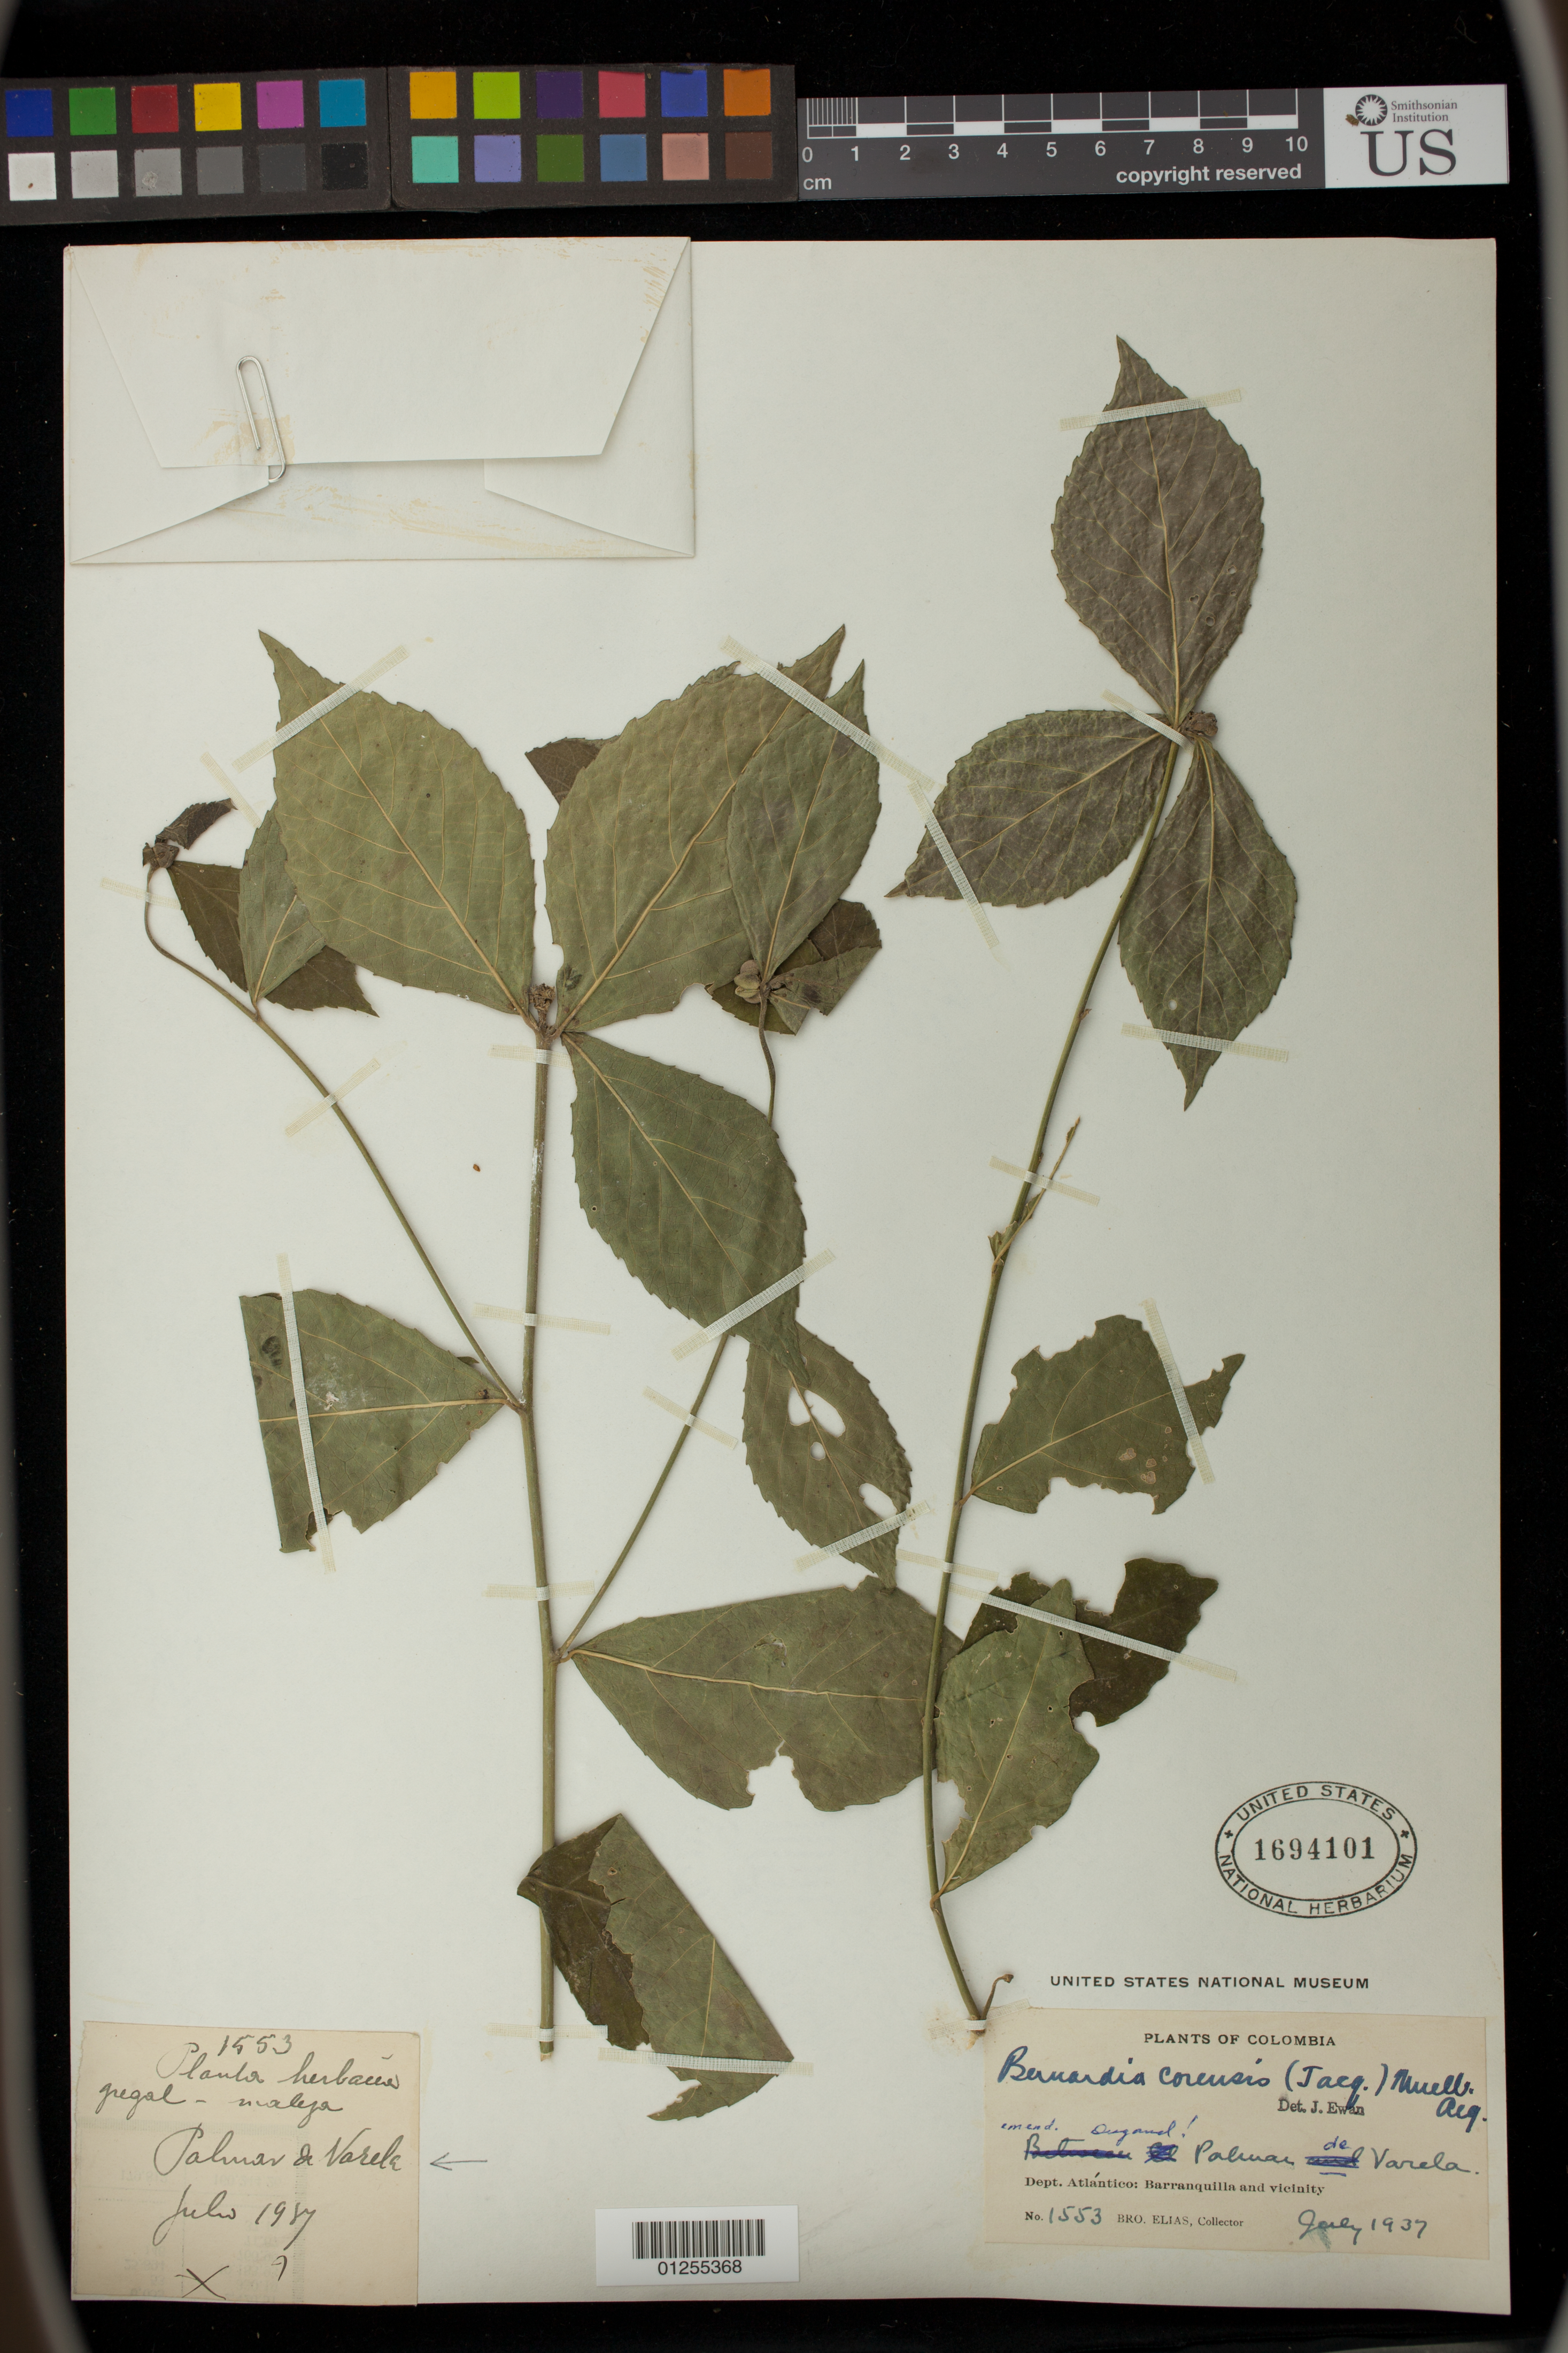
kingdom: Plantae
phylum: Tracheophyta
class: Magnoliopsida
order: Malpighiales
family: Euphorbiaceae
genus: Bernardia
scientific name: Bernardia corensis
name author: (Jacq.) Müll. Arg.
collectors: Bro. Elias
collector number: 1553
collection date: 1937-07-01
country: Colombia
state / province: Atlantico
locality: Barranquilla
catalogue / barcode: US 1694101